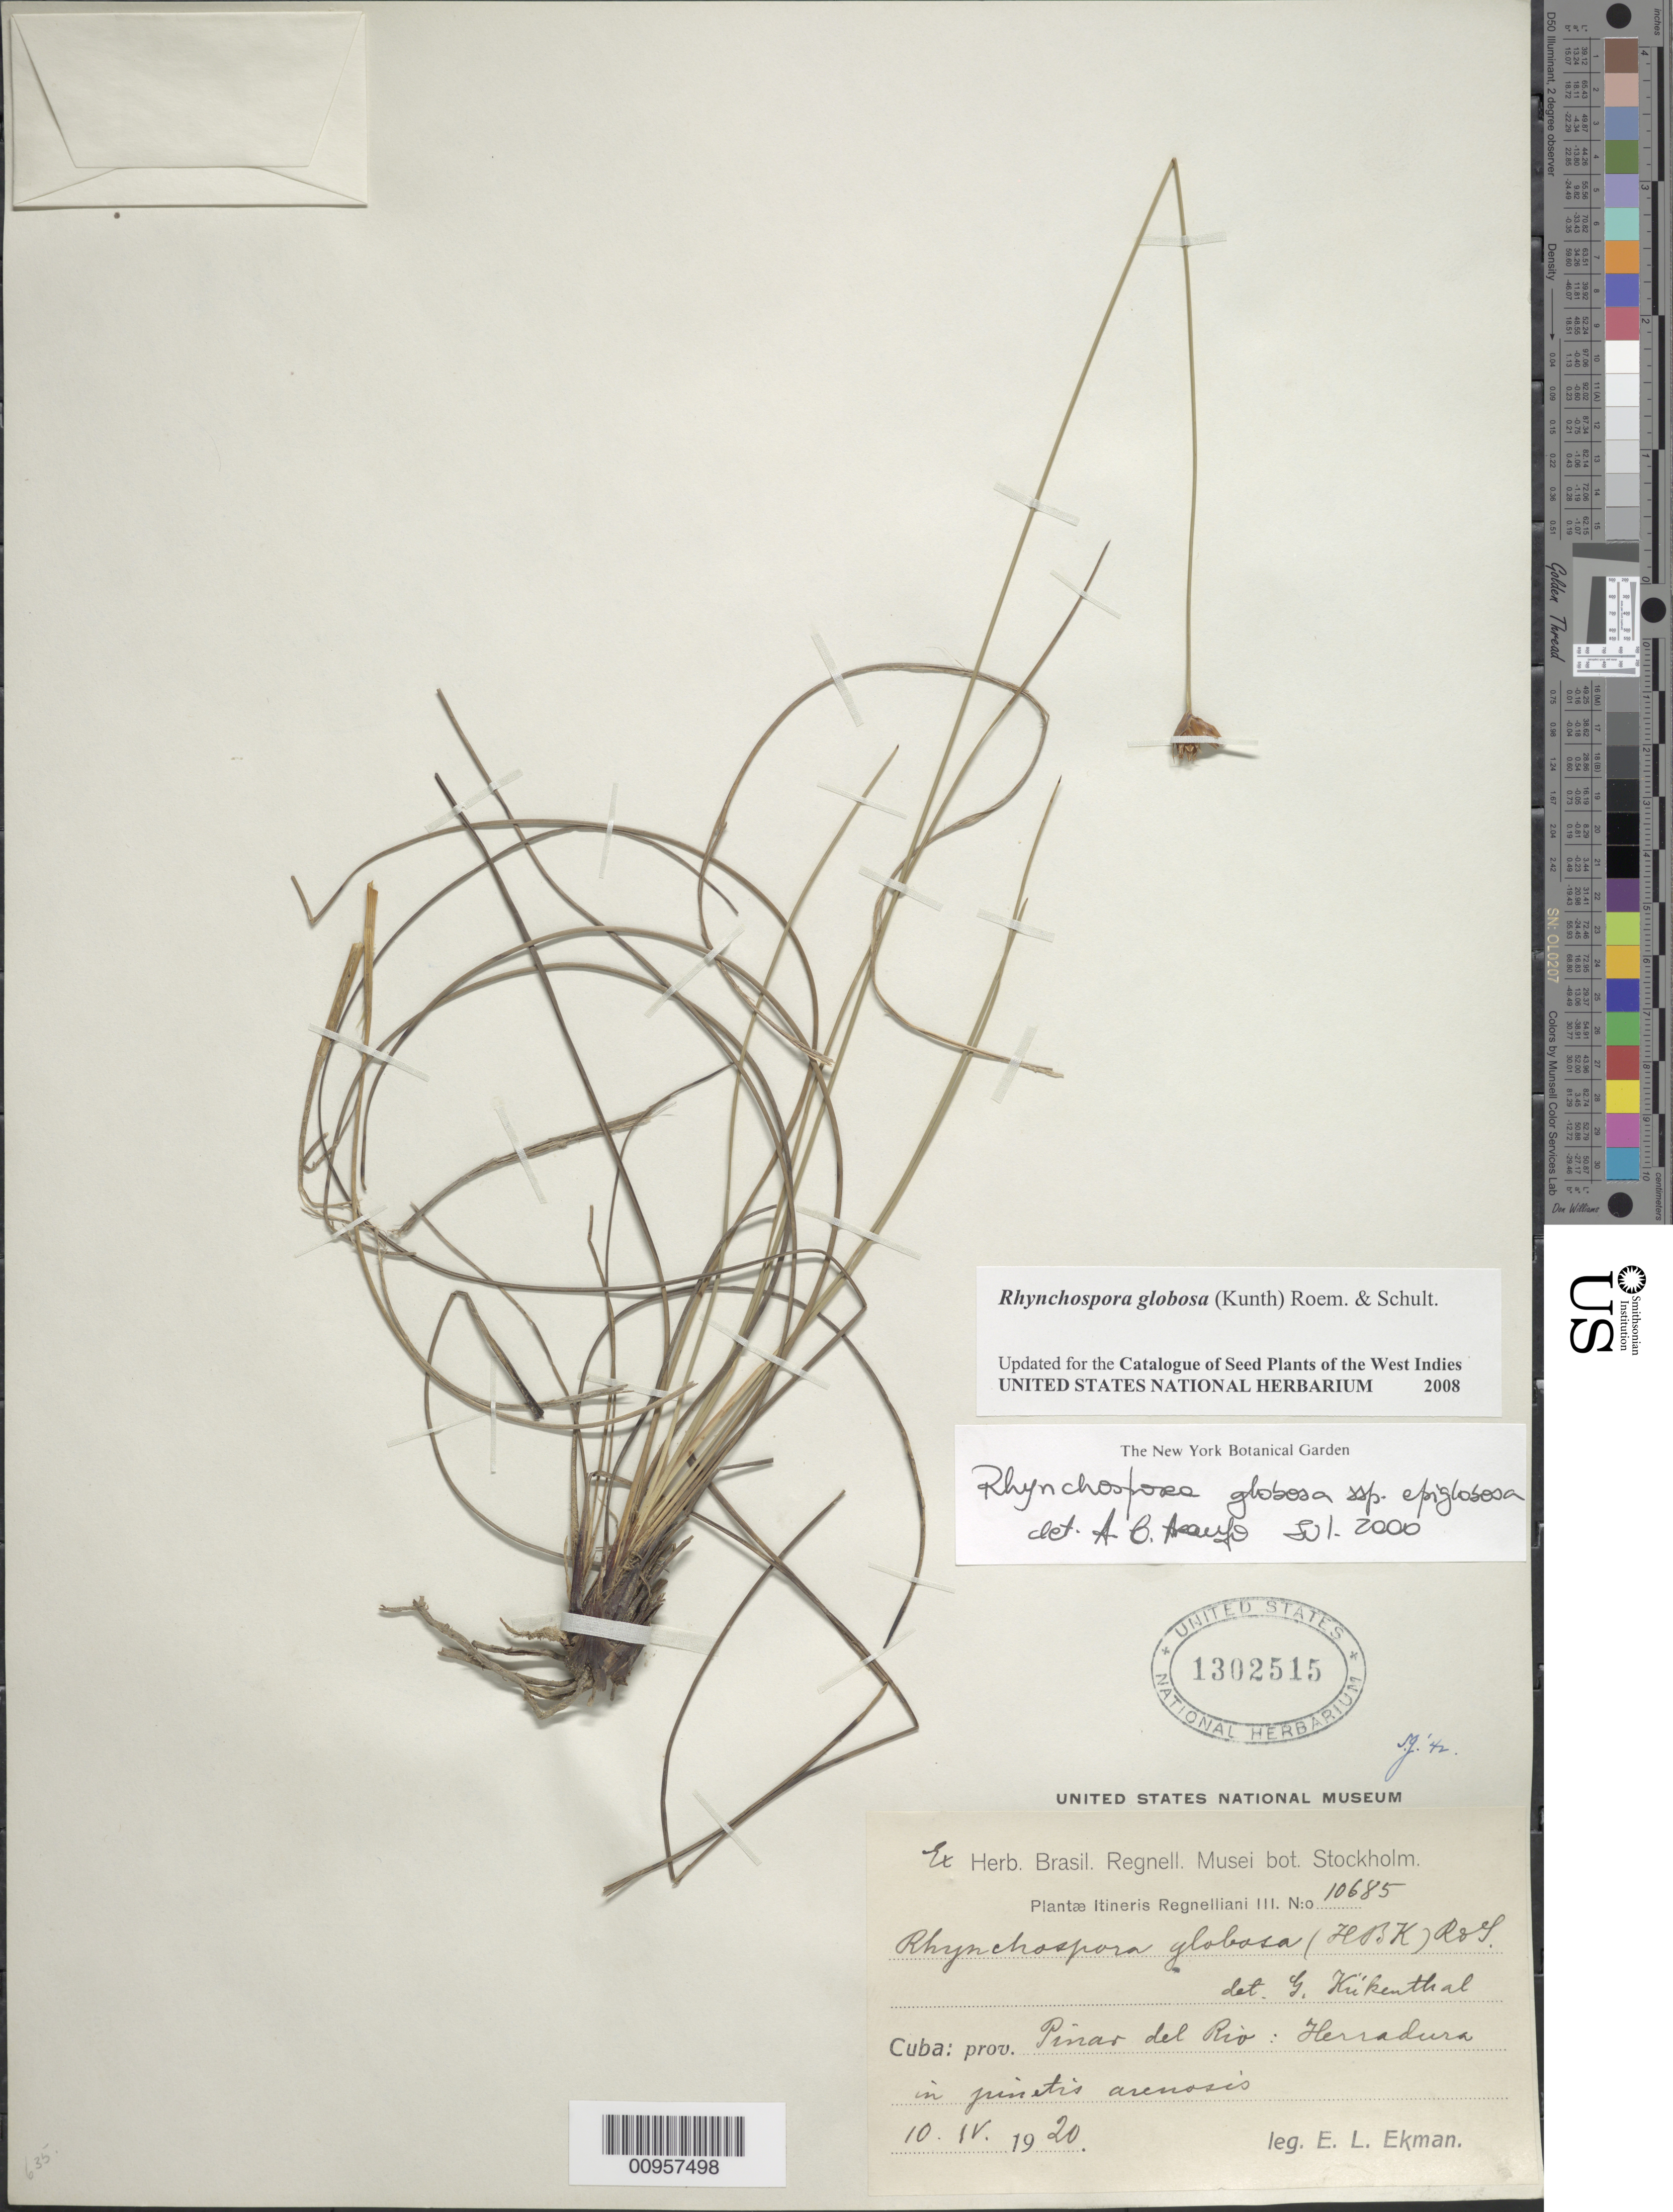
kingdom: Plantae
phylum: Tracheophyta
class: Liliopsida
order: Poales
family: Cyperaceae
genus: Rhynchospora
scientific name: Rhynchospora globosa var. globosa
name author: (Kunth) Roem. & Schult.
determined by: Strong, M. T., (US), Smithsonian Institution - National Museum of Natural History (UNITED STATES)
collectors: E. L. Ekman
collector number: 10685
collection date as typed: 10 Apr 1920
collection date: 1920-04-10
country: Cuba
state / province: Pinar del Rio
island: Cuba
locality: Herradura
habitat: In "junetris arenosis"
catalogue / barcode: US 1302515